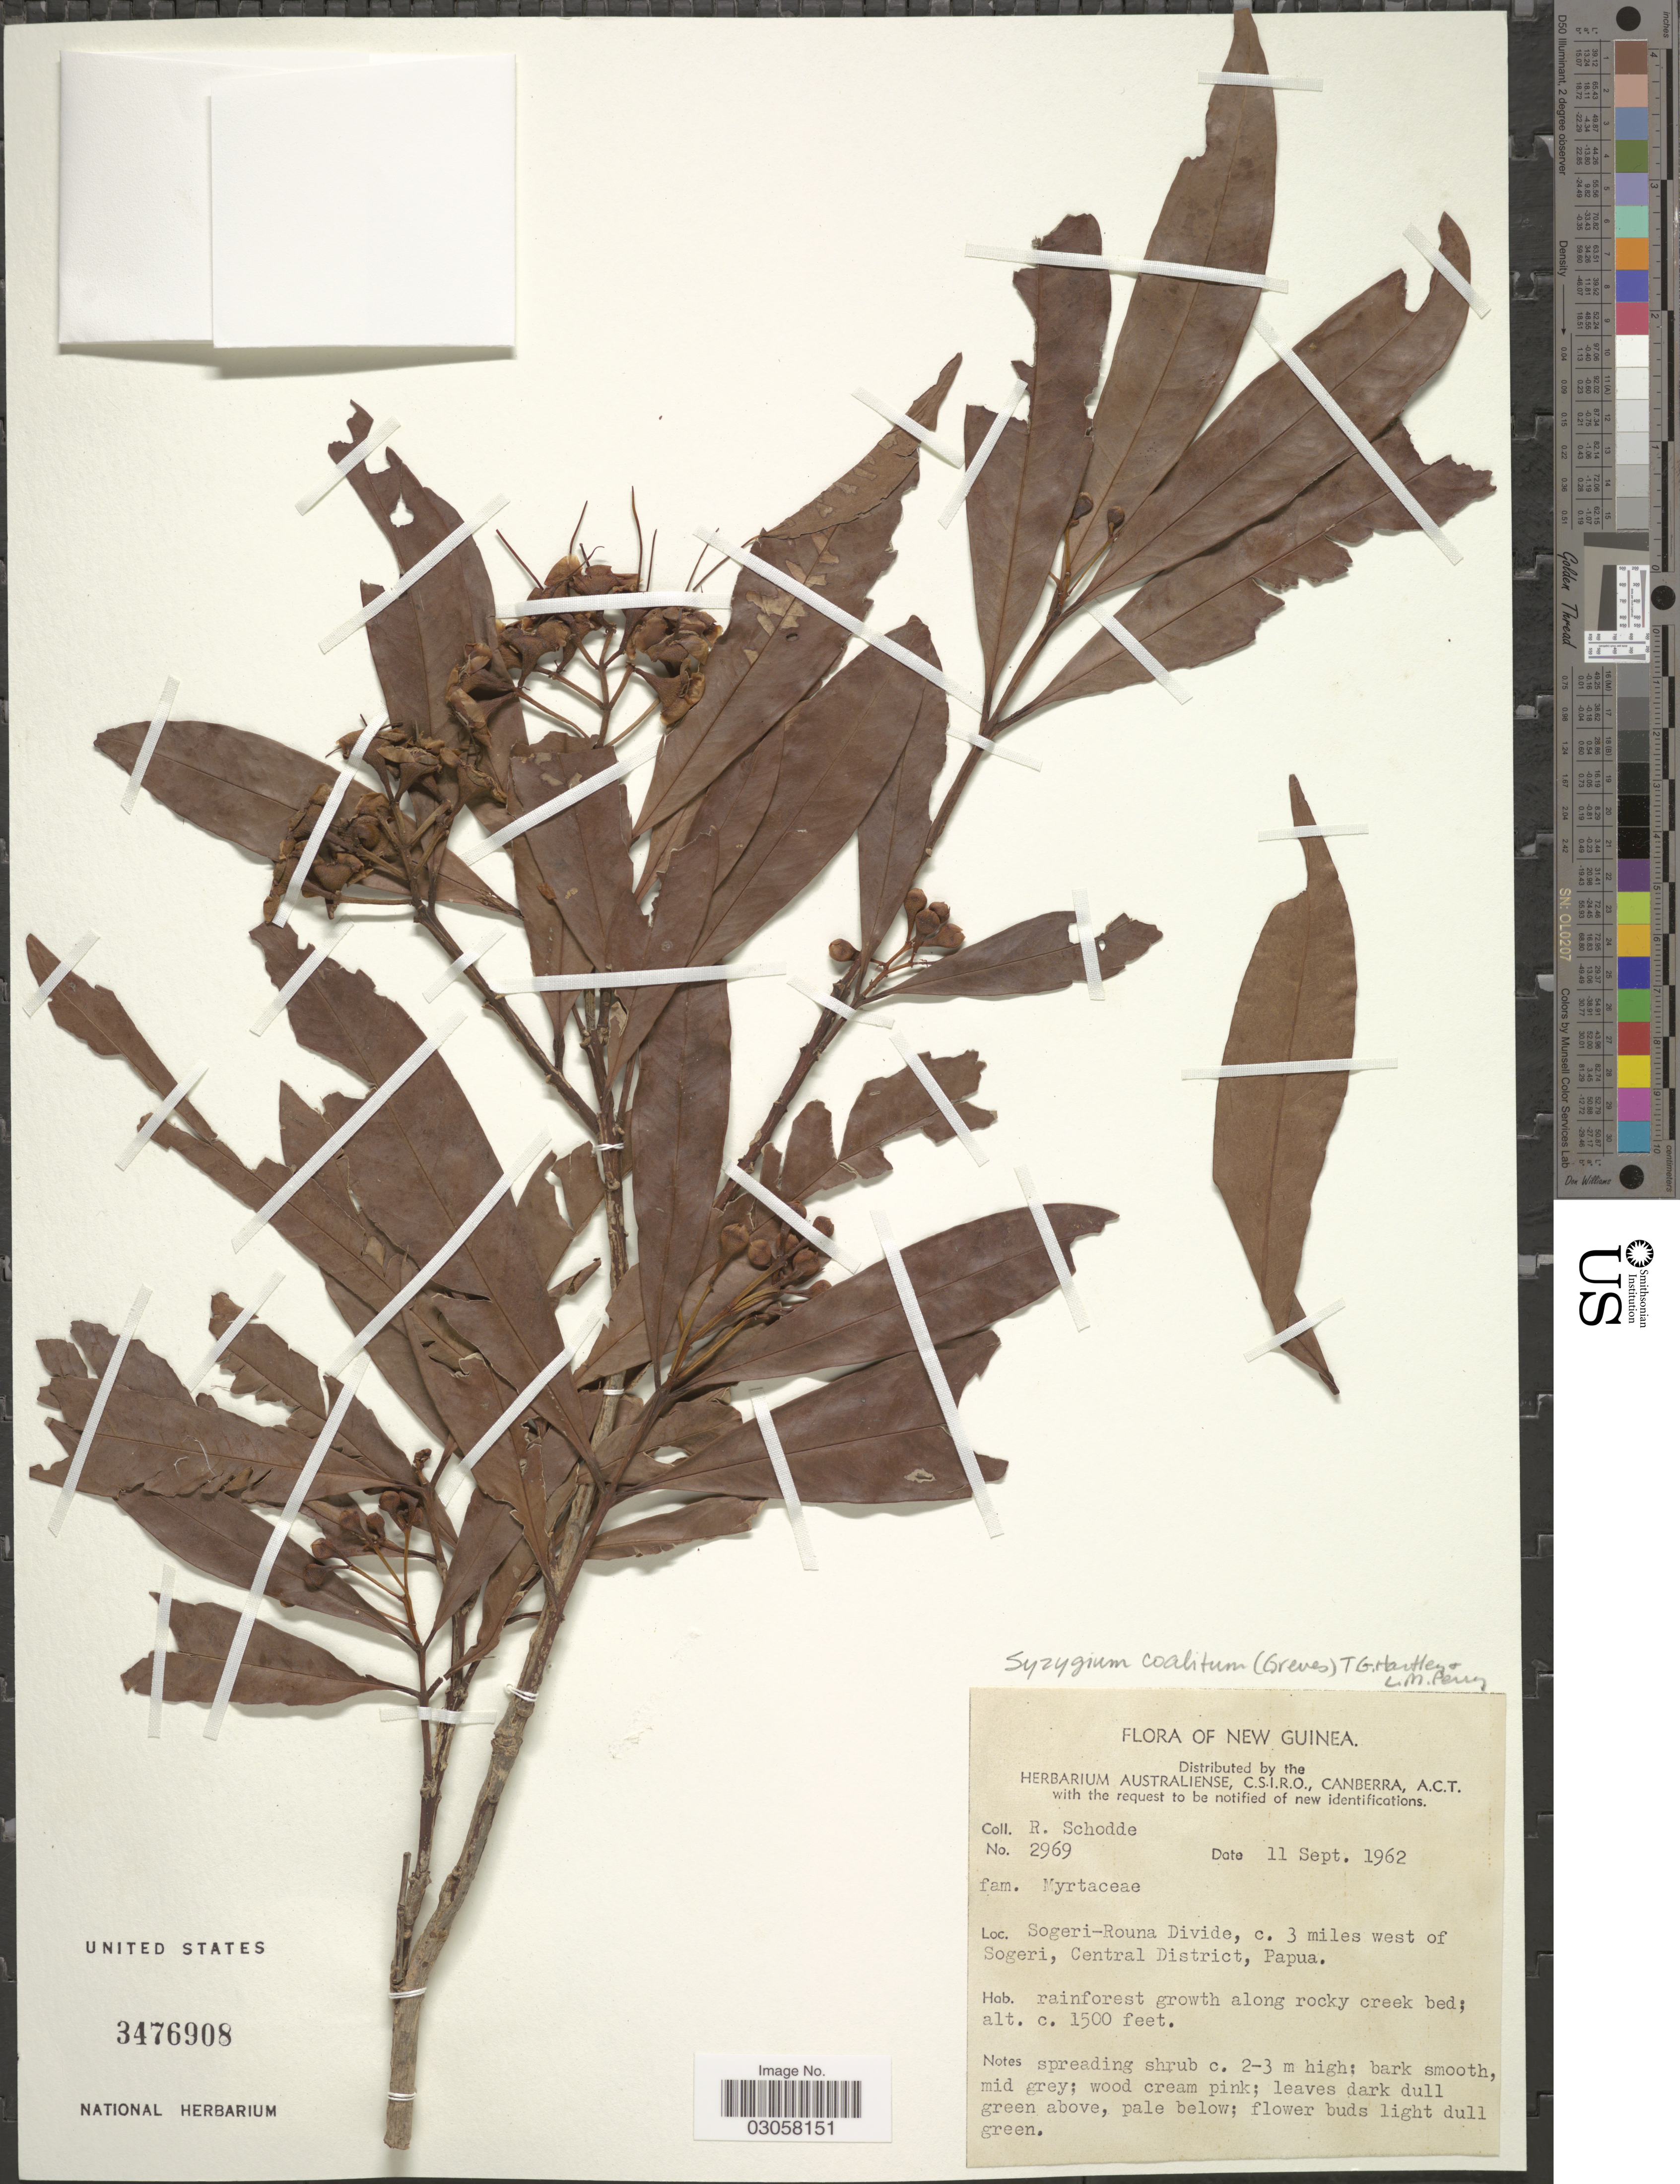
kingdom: Plantae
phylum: Tracheophyta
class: Magnoliopsida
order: Myrtales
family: Myrtaceae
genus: Syzygium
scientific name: Syzygium coalitum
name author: (Greves) T.G. Hartley & L.M. Perry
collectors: R. Schodde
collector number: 2969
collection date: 1962-09-11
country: Papua New Guinea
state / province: Central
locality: New Guinea. Sogeri-Rouna Divide, c. 3 miles west of Sogeri, Central District, Papua.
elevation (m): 457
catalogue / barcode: US 3476908